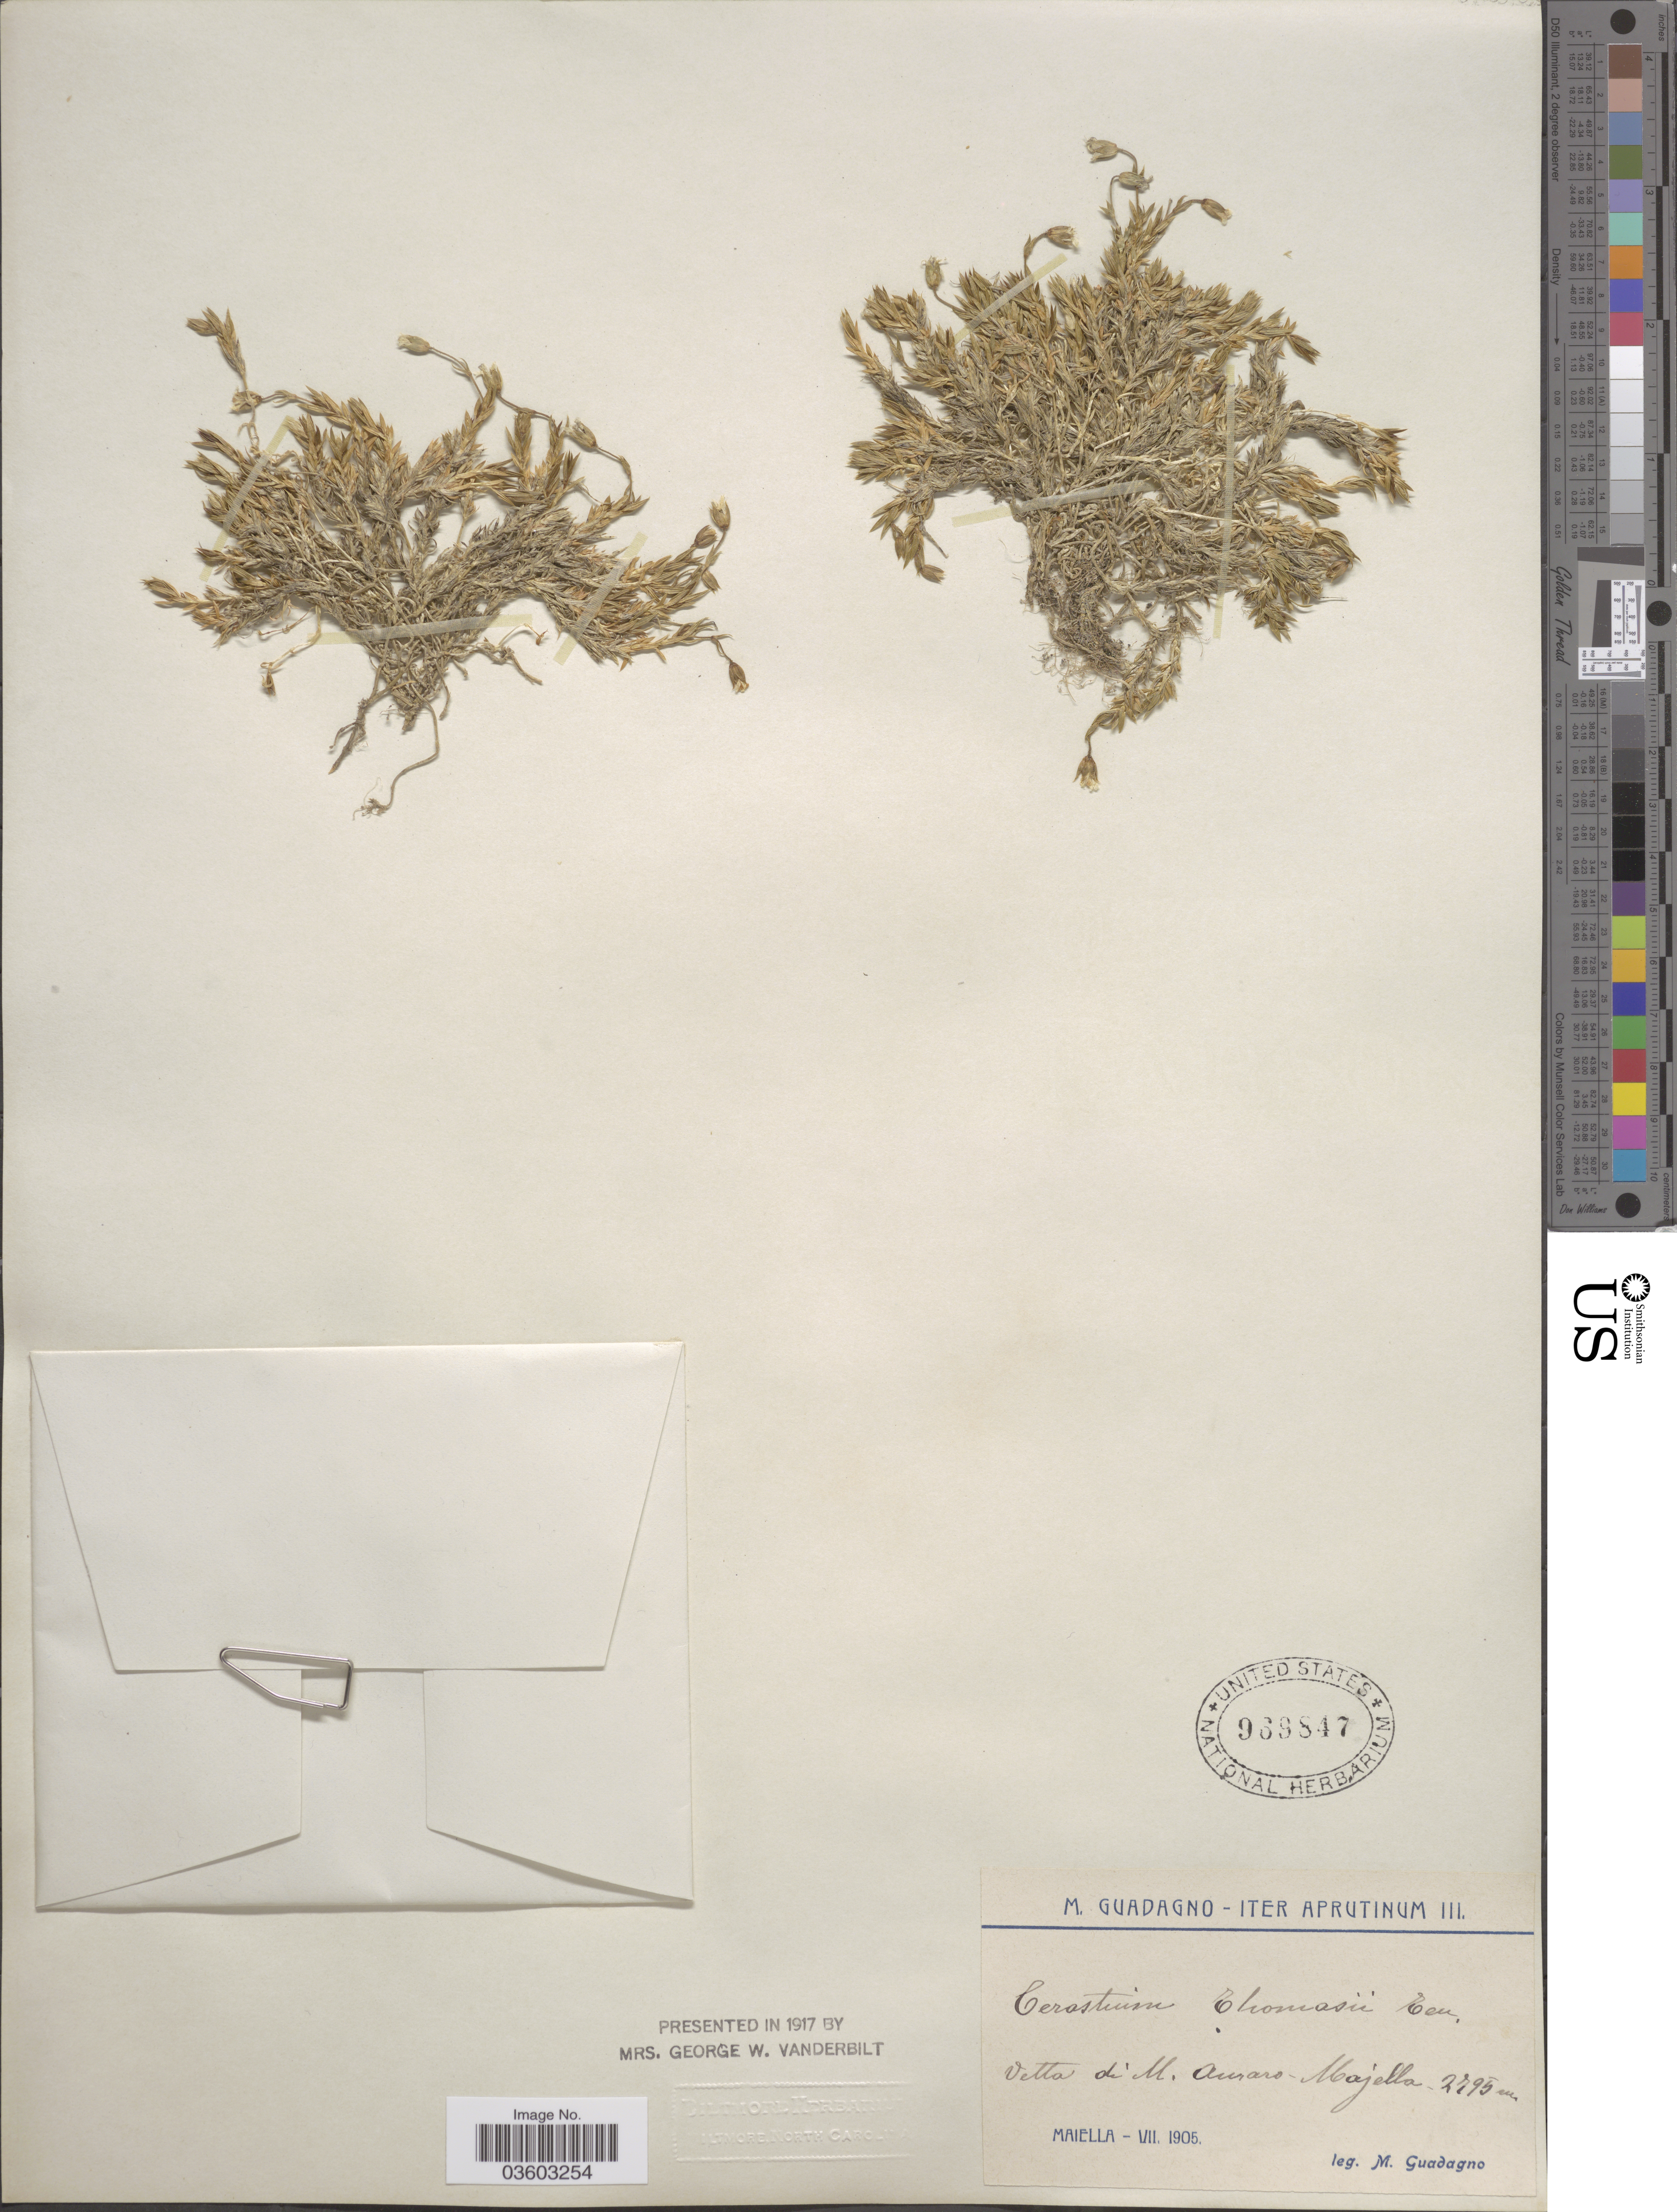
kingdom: Plantae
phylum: Tracheophyta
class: Magnoliopsida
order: Caryophyllales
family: Caryophyllaceae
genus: Cerastium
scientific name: Cerastium thomasii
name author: Ten.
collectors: M. Guadagno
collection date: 1905-07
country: Italy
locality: Iter Aprutinum. Vetta de M. Amaro - Majella.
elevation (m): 2795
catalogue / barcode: US 969847